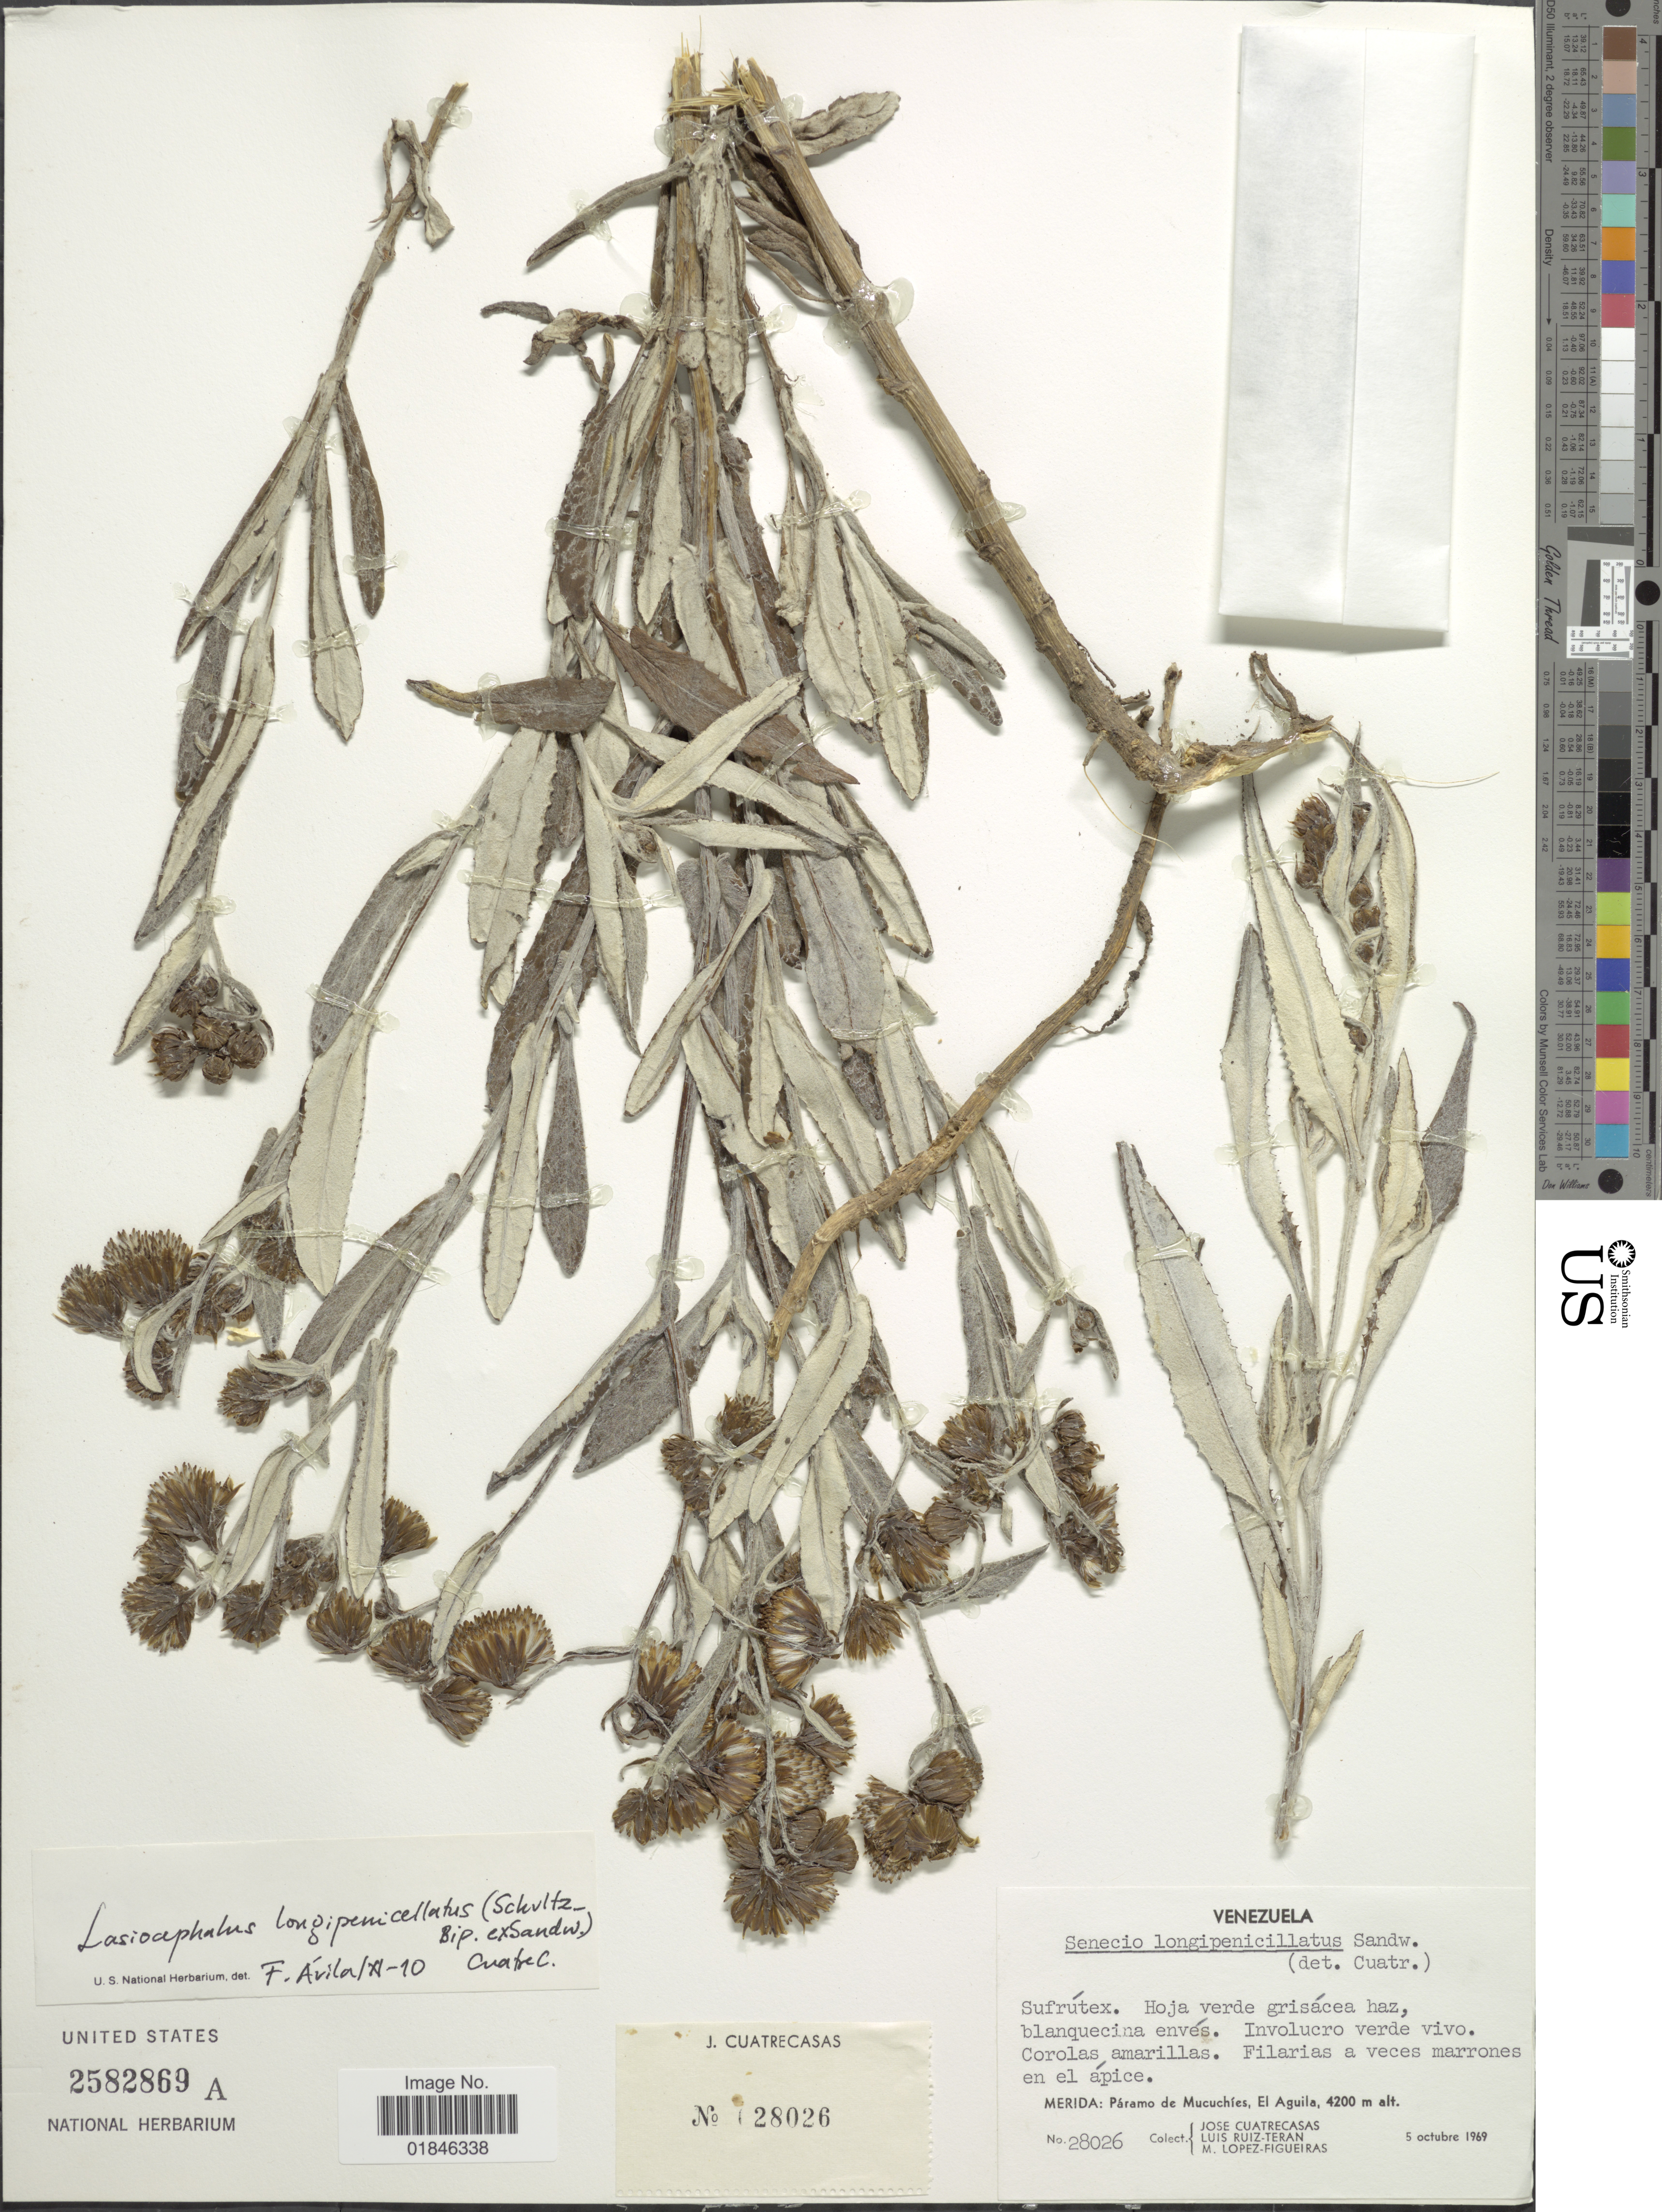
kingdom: Plantae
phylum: Tracheophyta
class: Magnoliopsida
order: Asterales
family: Asteraceae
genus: Senecio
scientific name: Senecio longepenicillatus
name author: Sch. Bip. ex Sandw.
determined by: Salomon, Luciana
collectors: J. Cuatrecasas, L. E. Ruíz-Terán & M. López Figueiras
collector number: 28026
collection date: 1969-10-05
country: Venezuela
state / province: Mérida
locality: Merida: Paramo de Mucuchies, El Aguila.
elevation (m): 4200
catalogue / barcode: US 2582869A